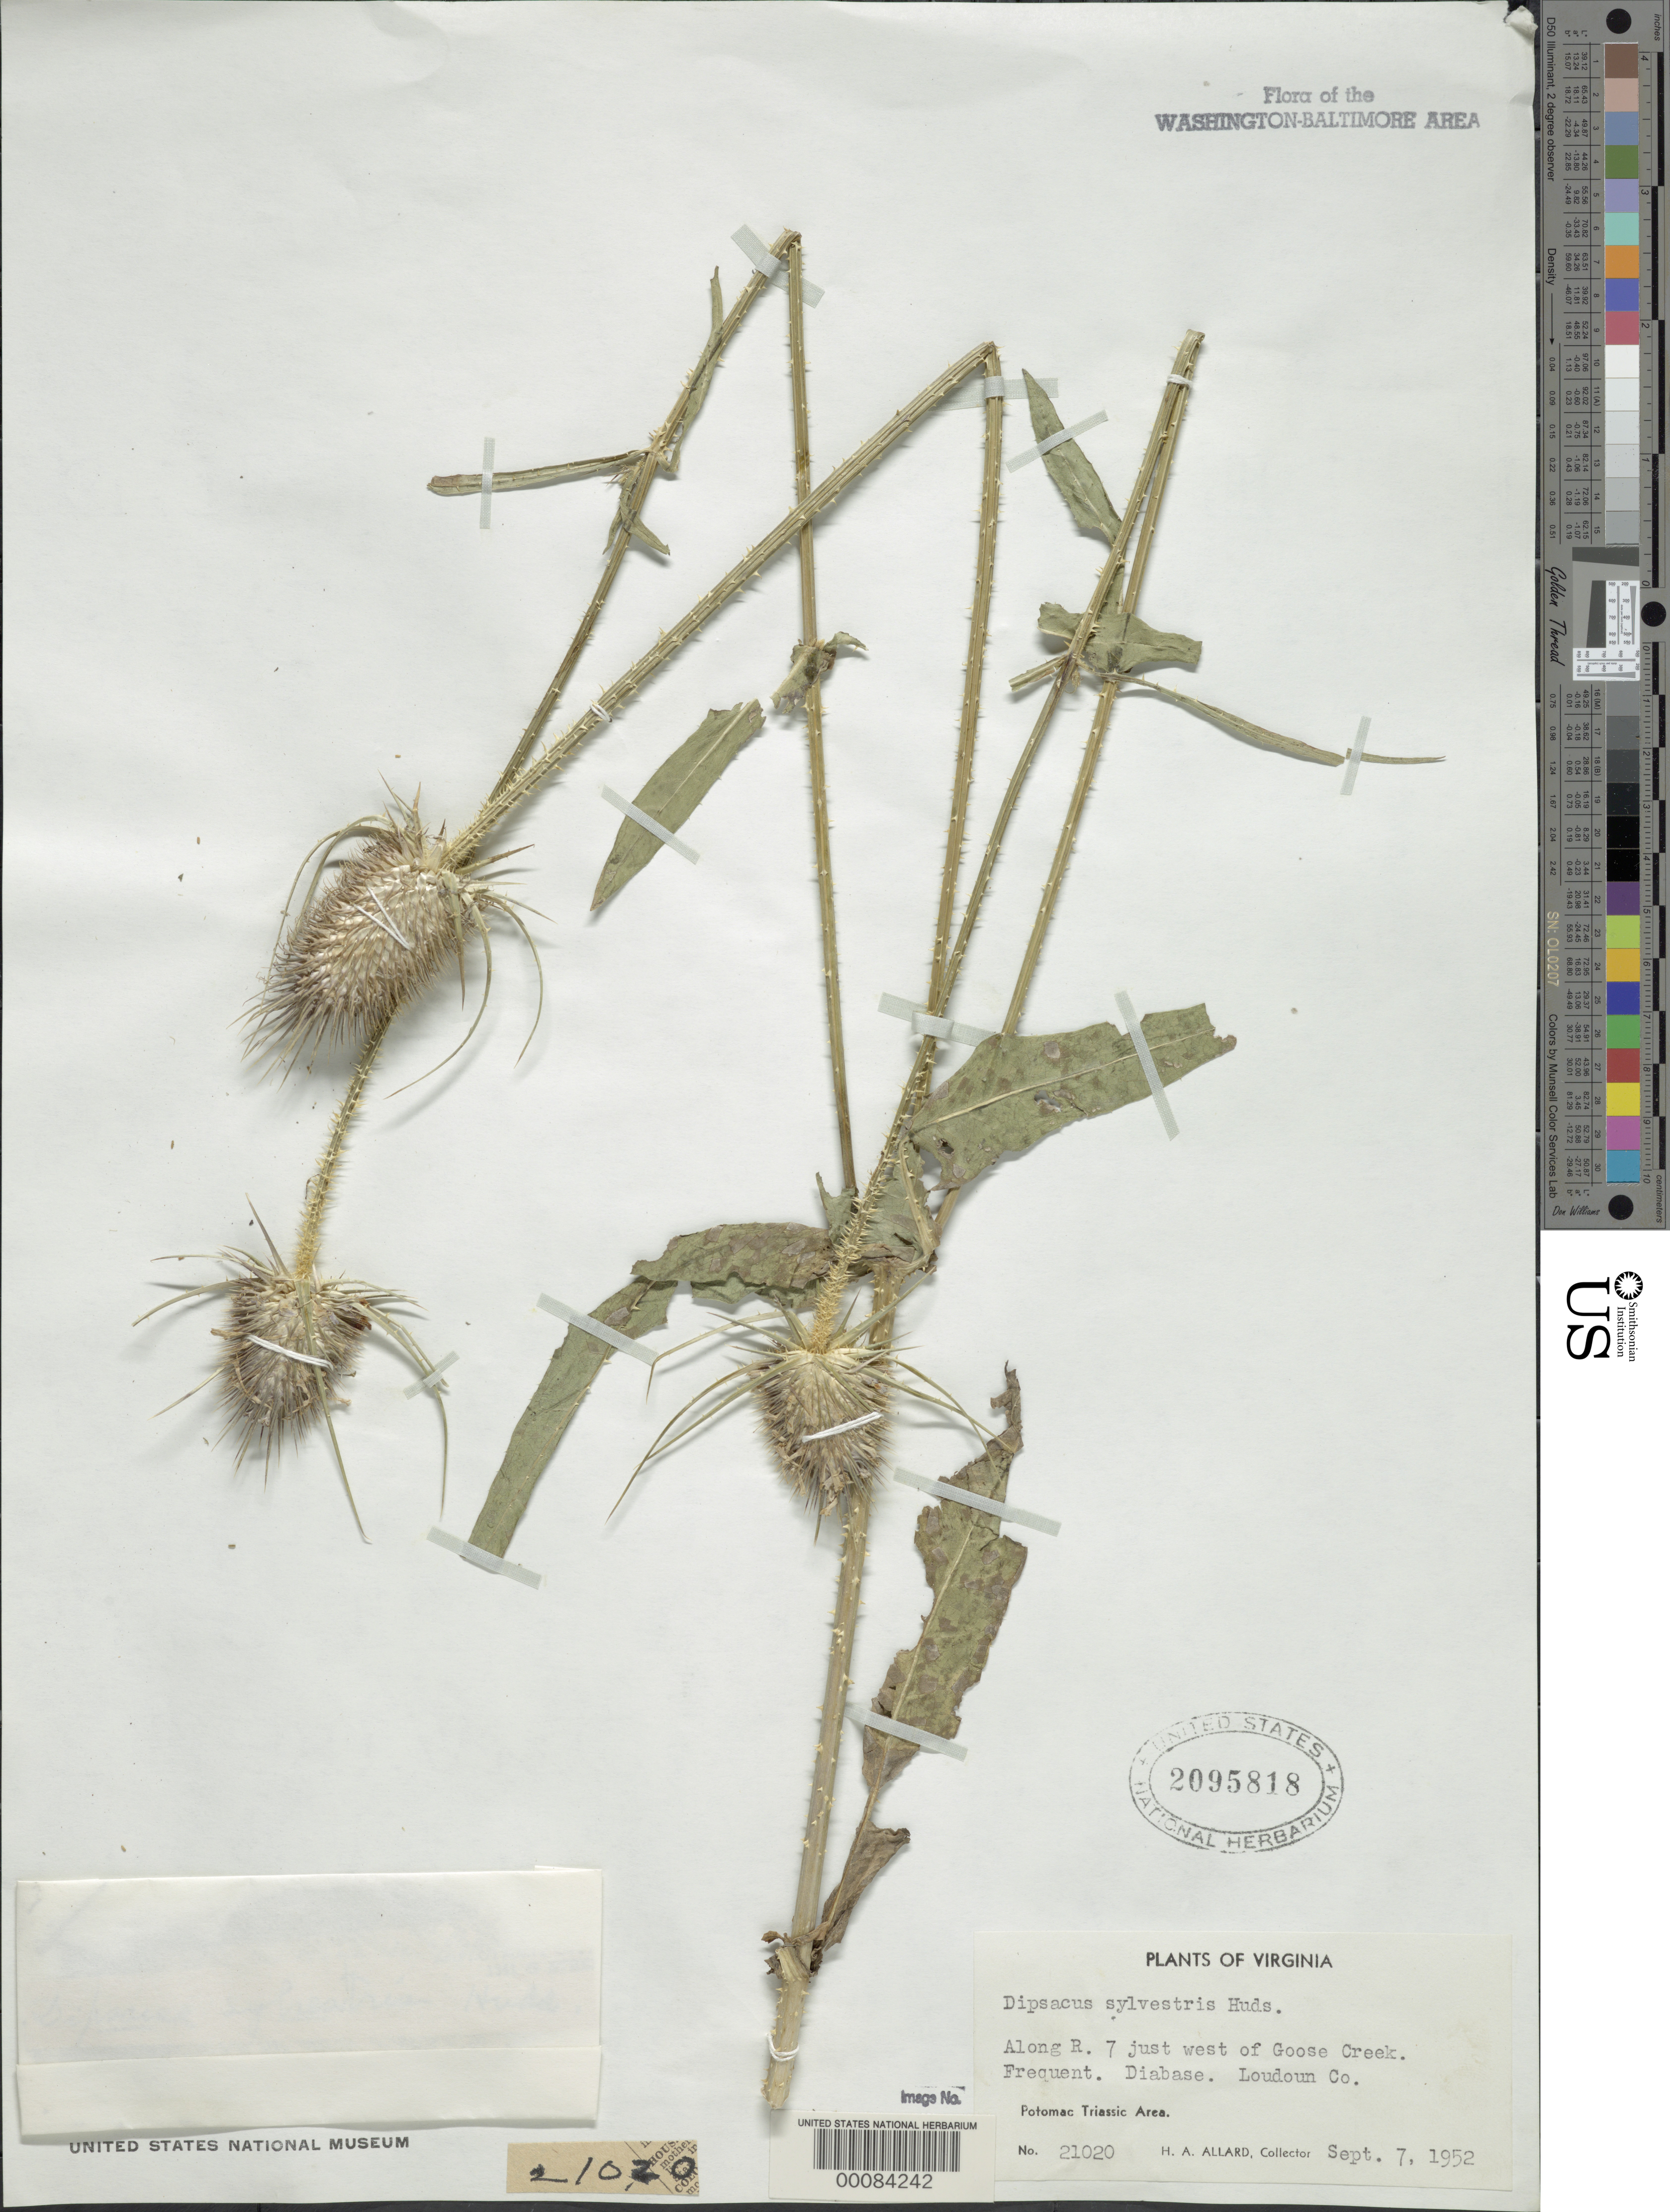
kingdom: Plantae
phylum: Tracheophyta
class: Magnoliopsida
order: Dipsacales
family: Caprifoliaceae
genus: Dipsacus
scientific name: Dipsacus sylvestris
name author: Huds.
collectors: H. A. Allard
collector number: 21020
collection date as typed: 07 Sep 1952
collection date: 1952-09-07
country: United States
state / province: Virginia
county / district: Loudoun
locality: On Rt 7 west of Goose Creek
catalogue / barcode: US 2095818